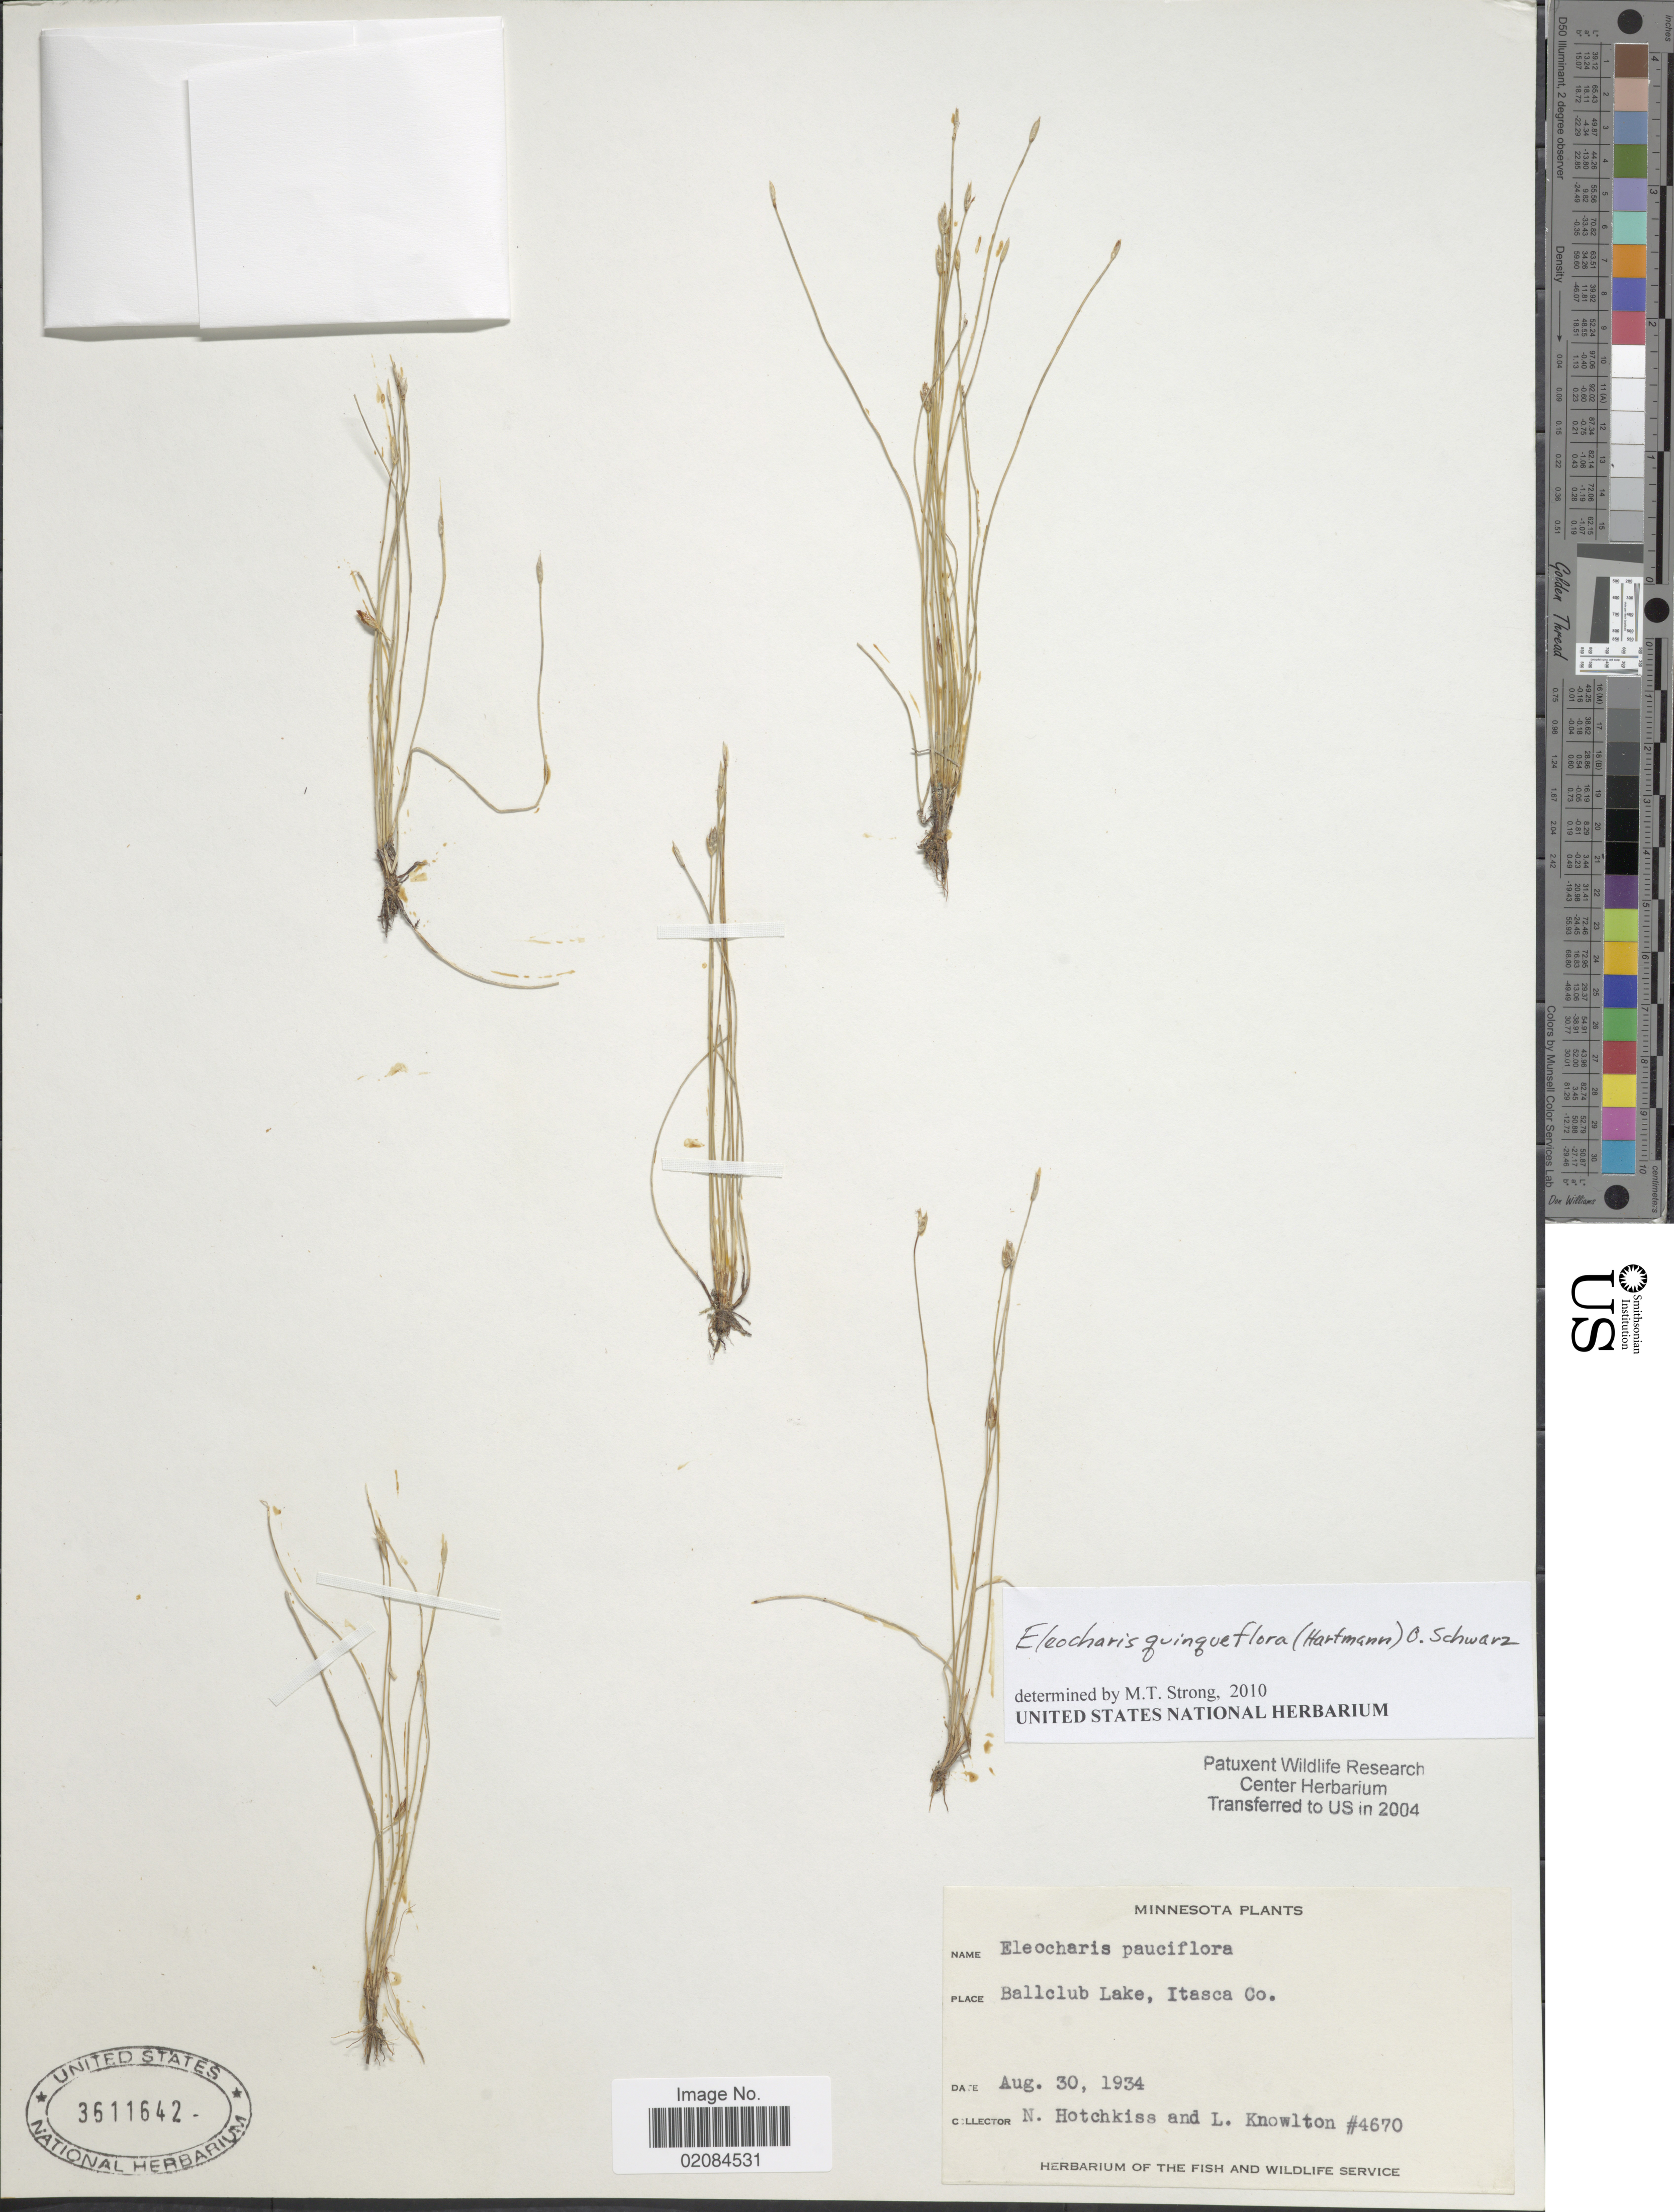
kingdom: Plantae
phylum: Tracheophyta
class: Liliopsida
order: Poales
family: Cyperaceae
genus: Eleocharis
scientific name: Eleocharis quinqueflora subsp. fernaldii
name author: (Svenson) Hultén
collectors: N. Hotchkiss & L. Knowlton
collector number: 4670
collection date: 1934-08-30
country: United States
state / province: Minnesota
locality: Ballcub Lake, Itasca Co.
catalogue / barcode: US 3611642